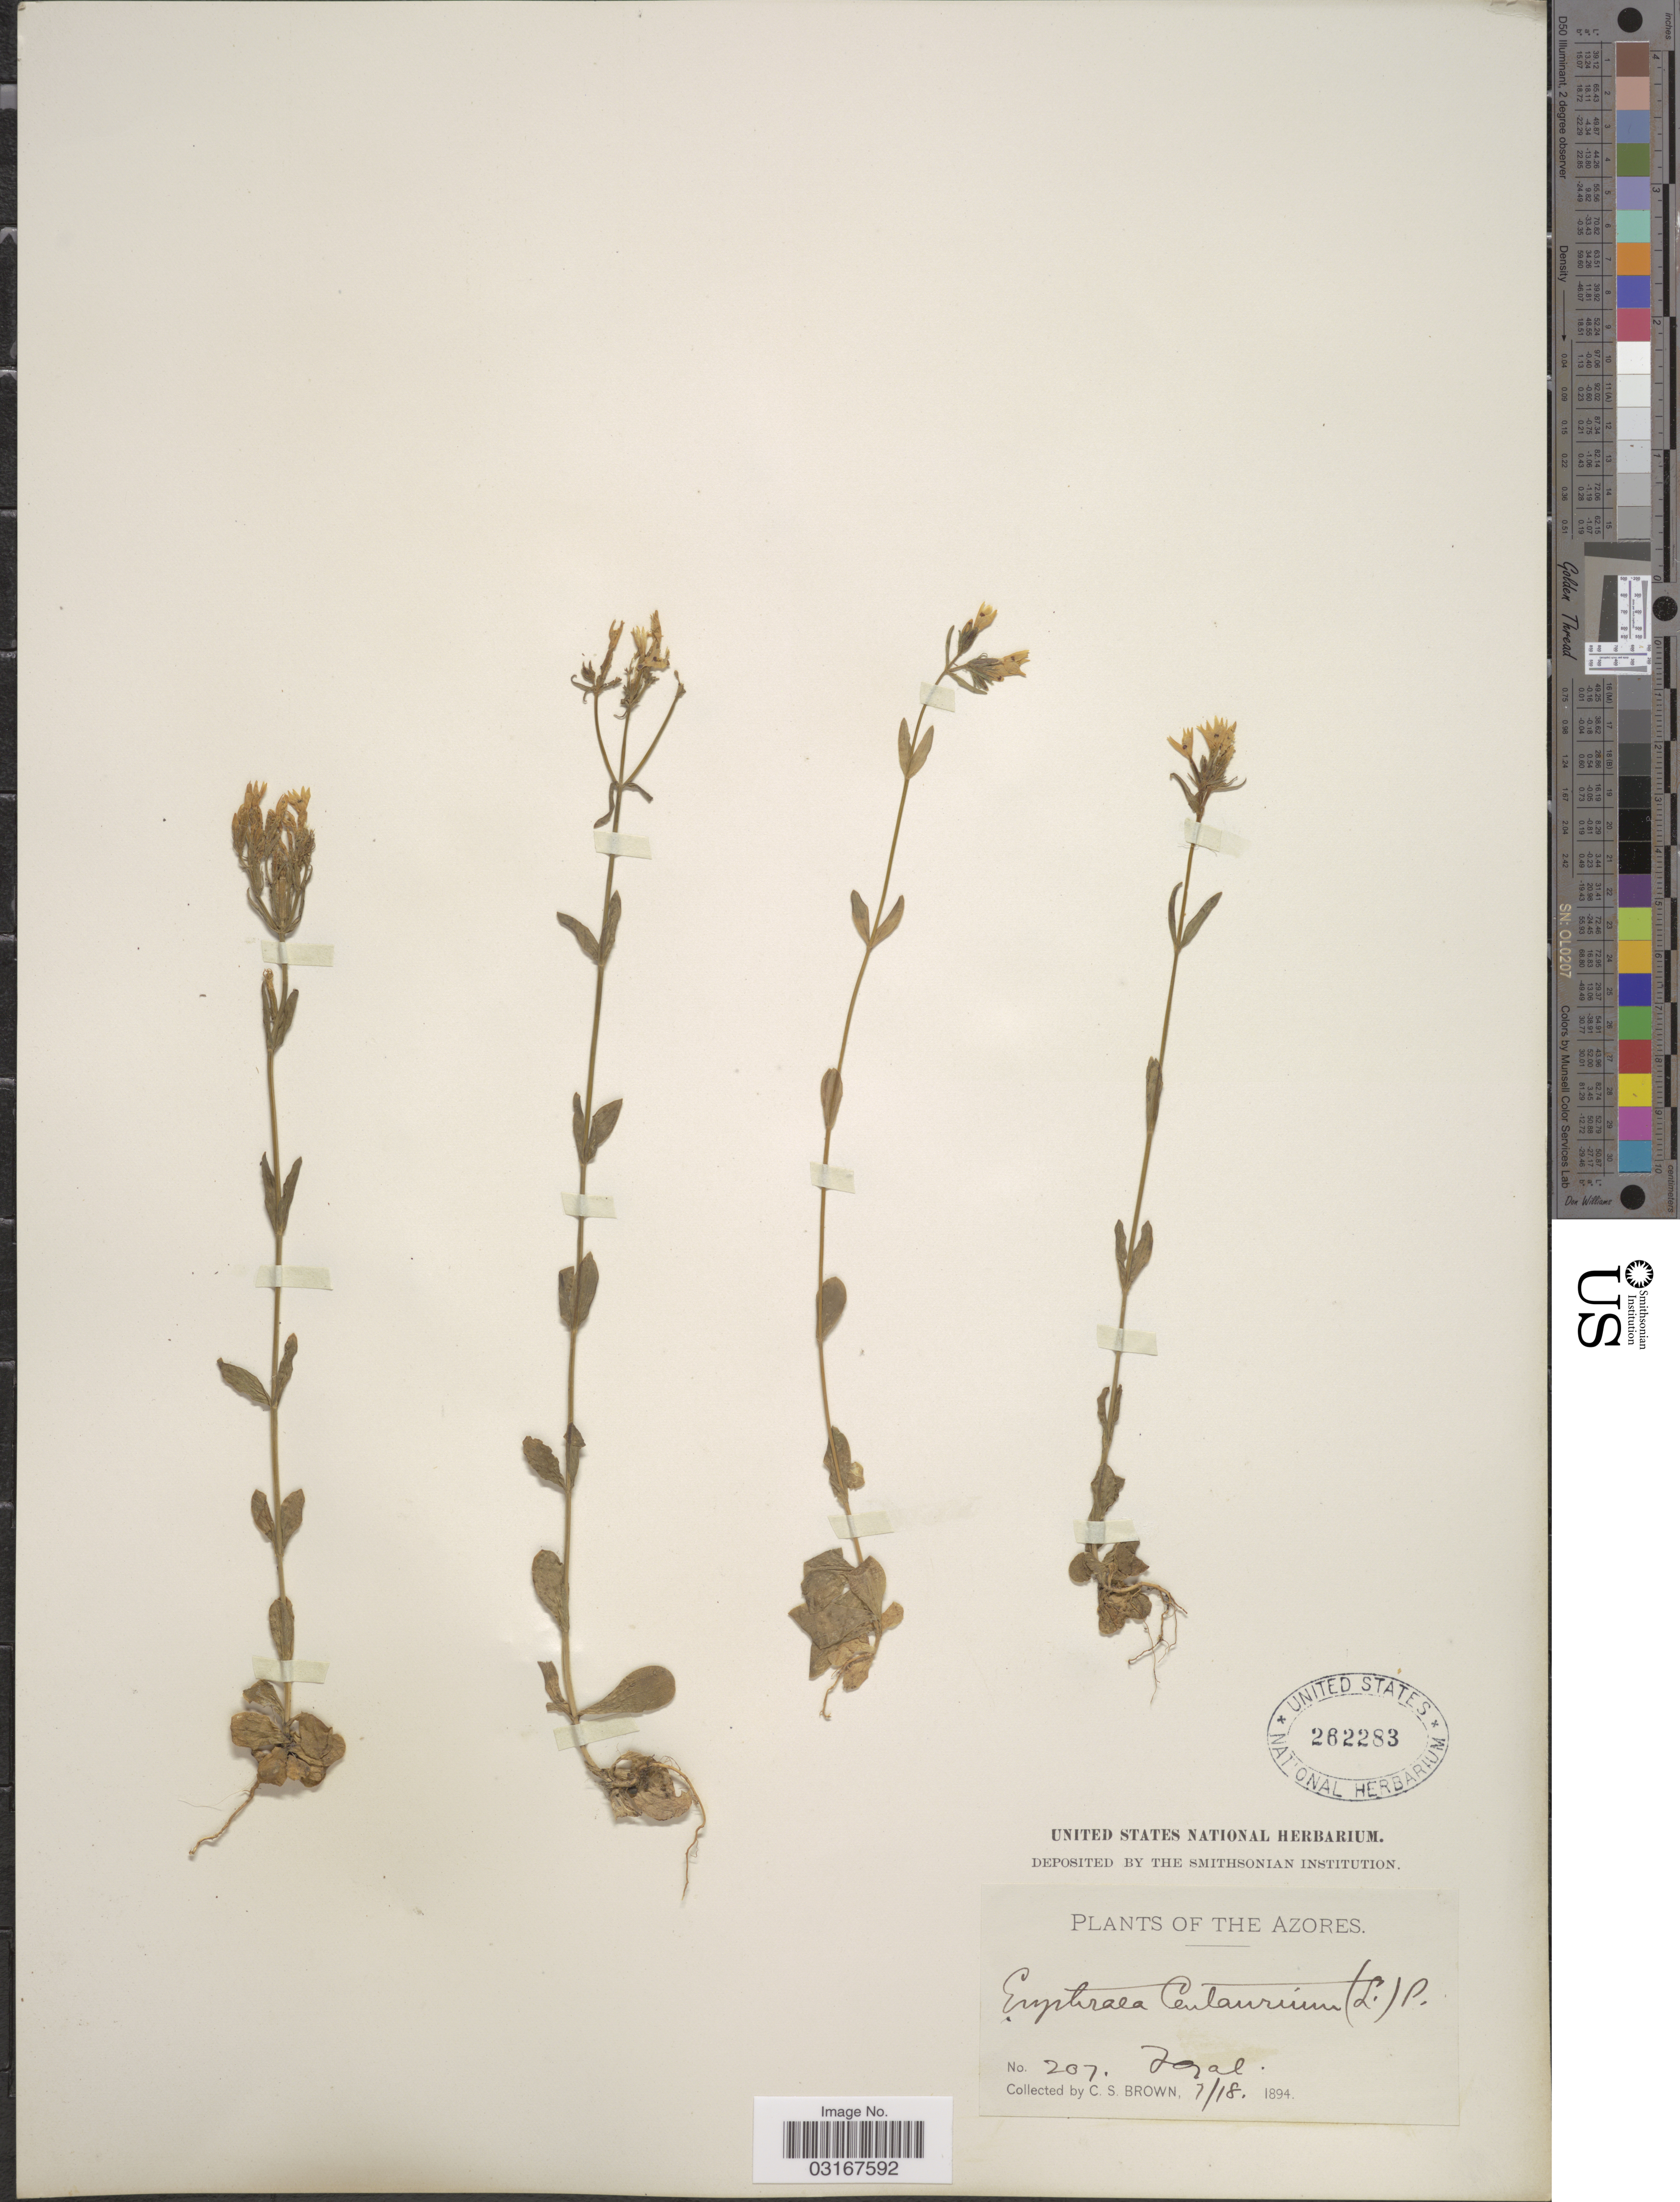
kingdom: Plantae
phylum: Tracheophyta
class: Magnoliopsida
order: Gentianales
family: Gentianaceae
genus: Erythraea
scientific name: Erythraea centaurium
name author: (L.) Borkh.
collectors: C. S. Brown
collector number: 207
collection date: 1894-07-18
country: Portugal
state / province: Azores (Aut. Reg.)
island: Faial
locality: The Azores. Fayal.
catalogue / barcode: US 262283